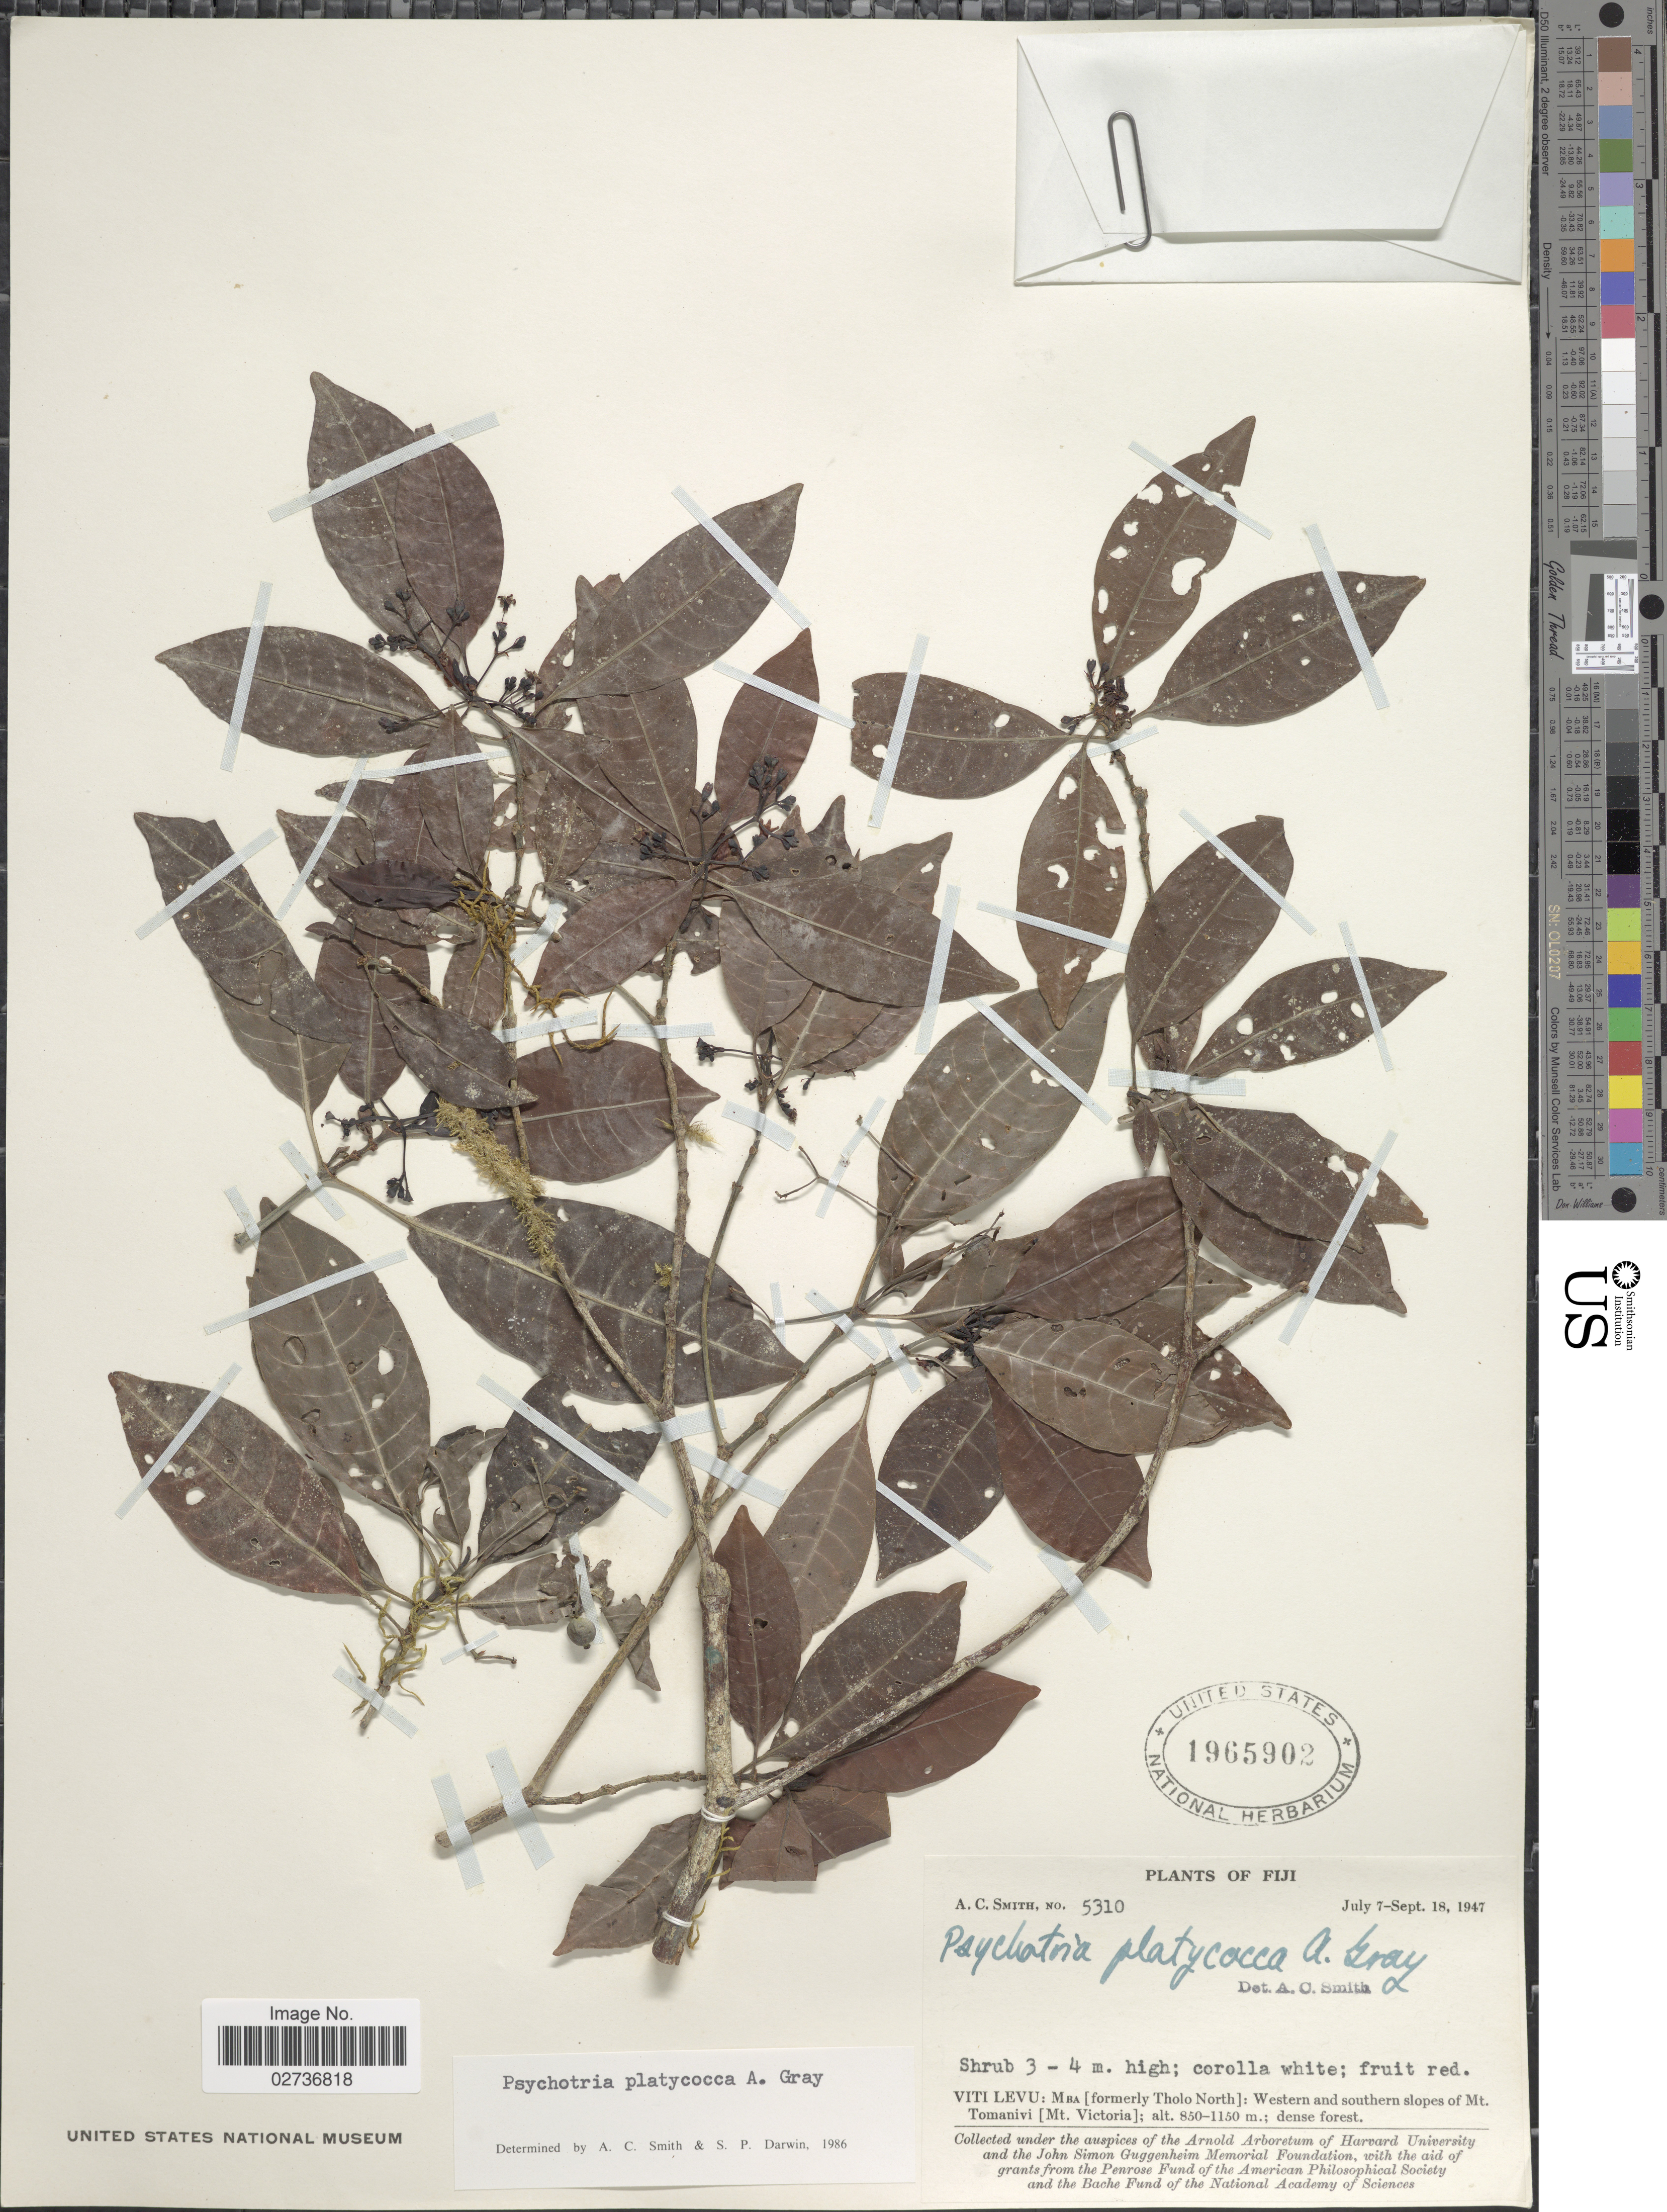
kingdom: Plantae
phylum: Tracheophyta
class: Magnoliopsida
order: Gentianales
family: Rubiaceae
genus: Psychotria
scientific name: Psychotria platycocca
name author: A. Gray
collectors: A. C. Smith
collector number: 5310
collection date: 1947-07-07/1947-09-18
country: Fiji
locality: Viti Levu: Mba [formerly Tholo North]: Western and southern slopes of Mt. Tomanivi [Mt. Victoria]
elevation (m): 850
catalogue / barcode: US 1965902